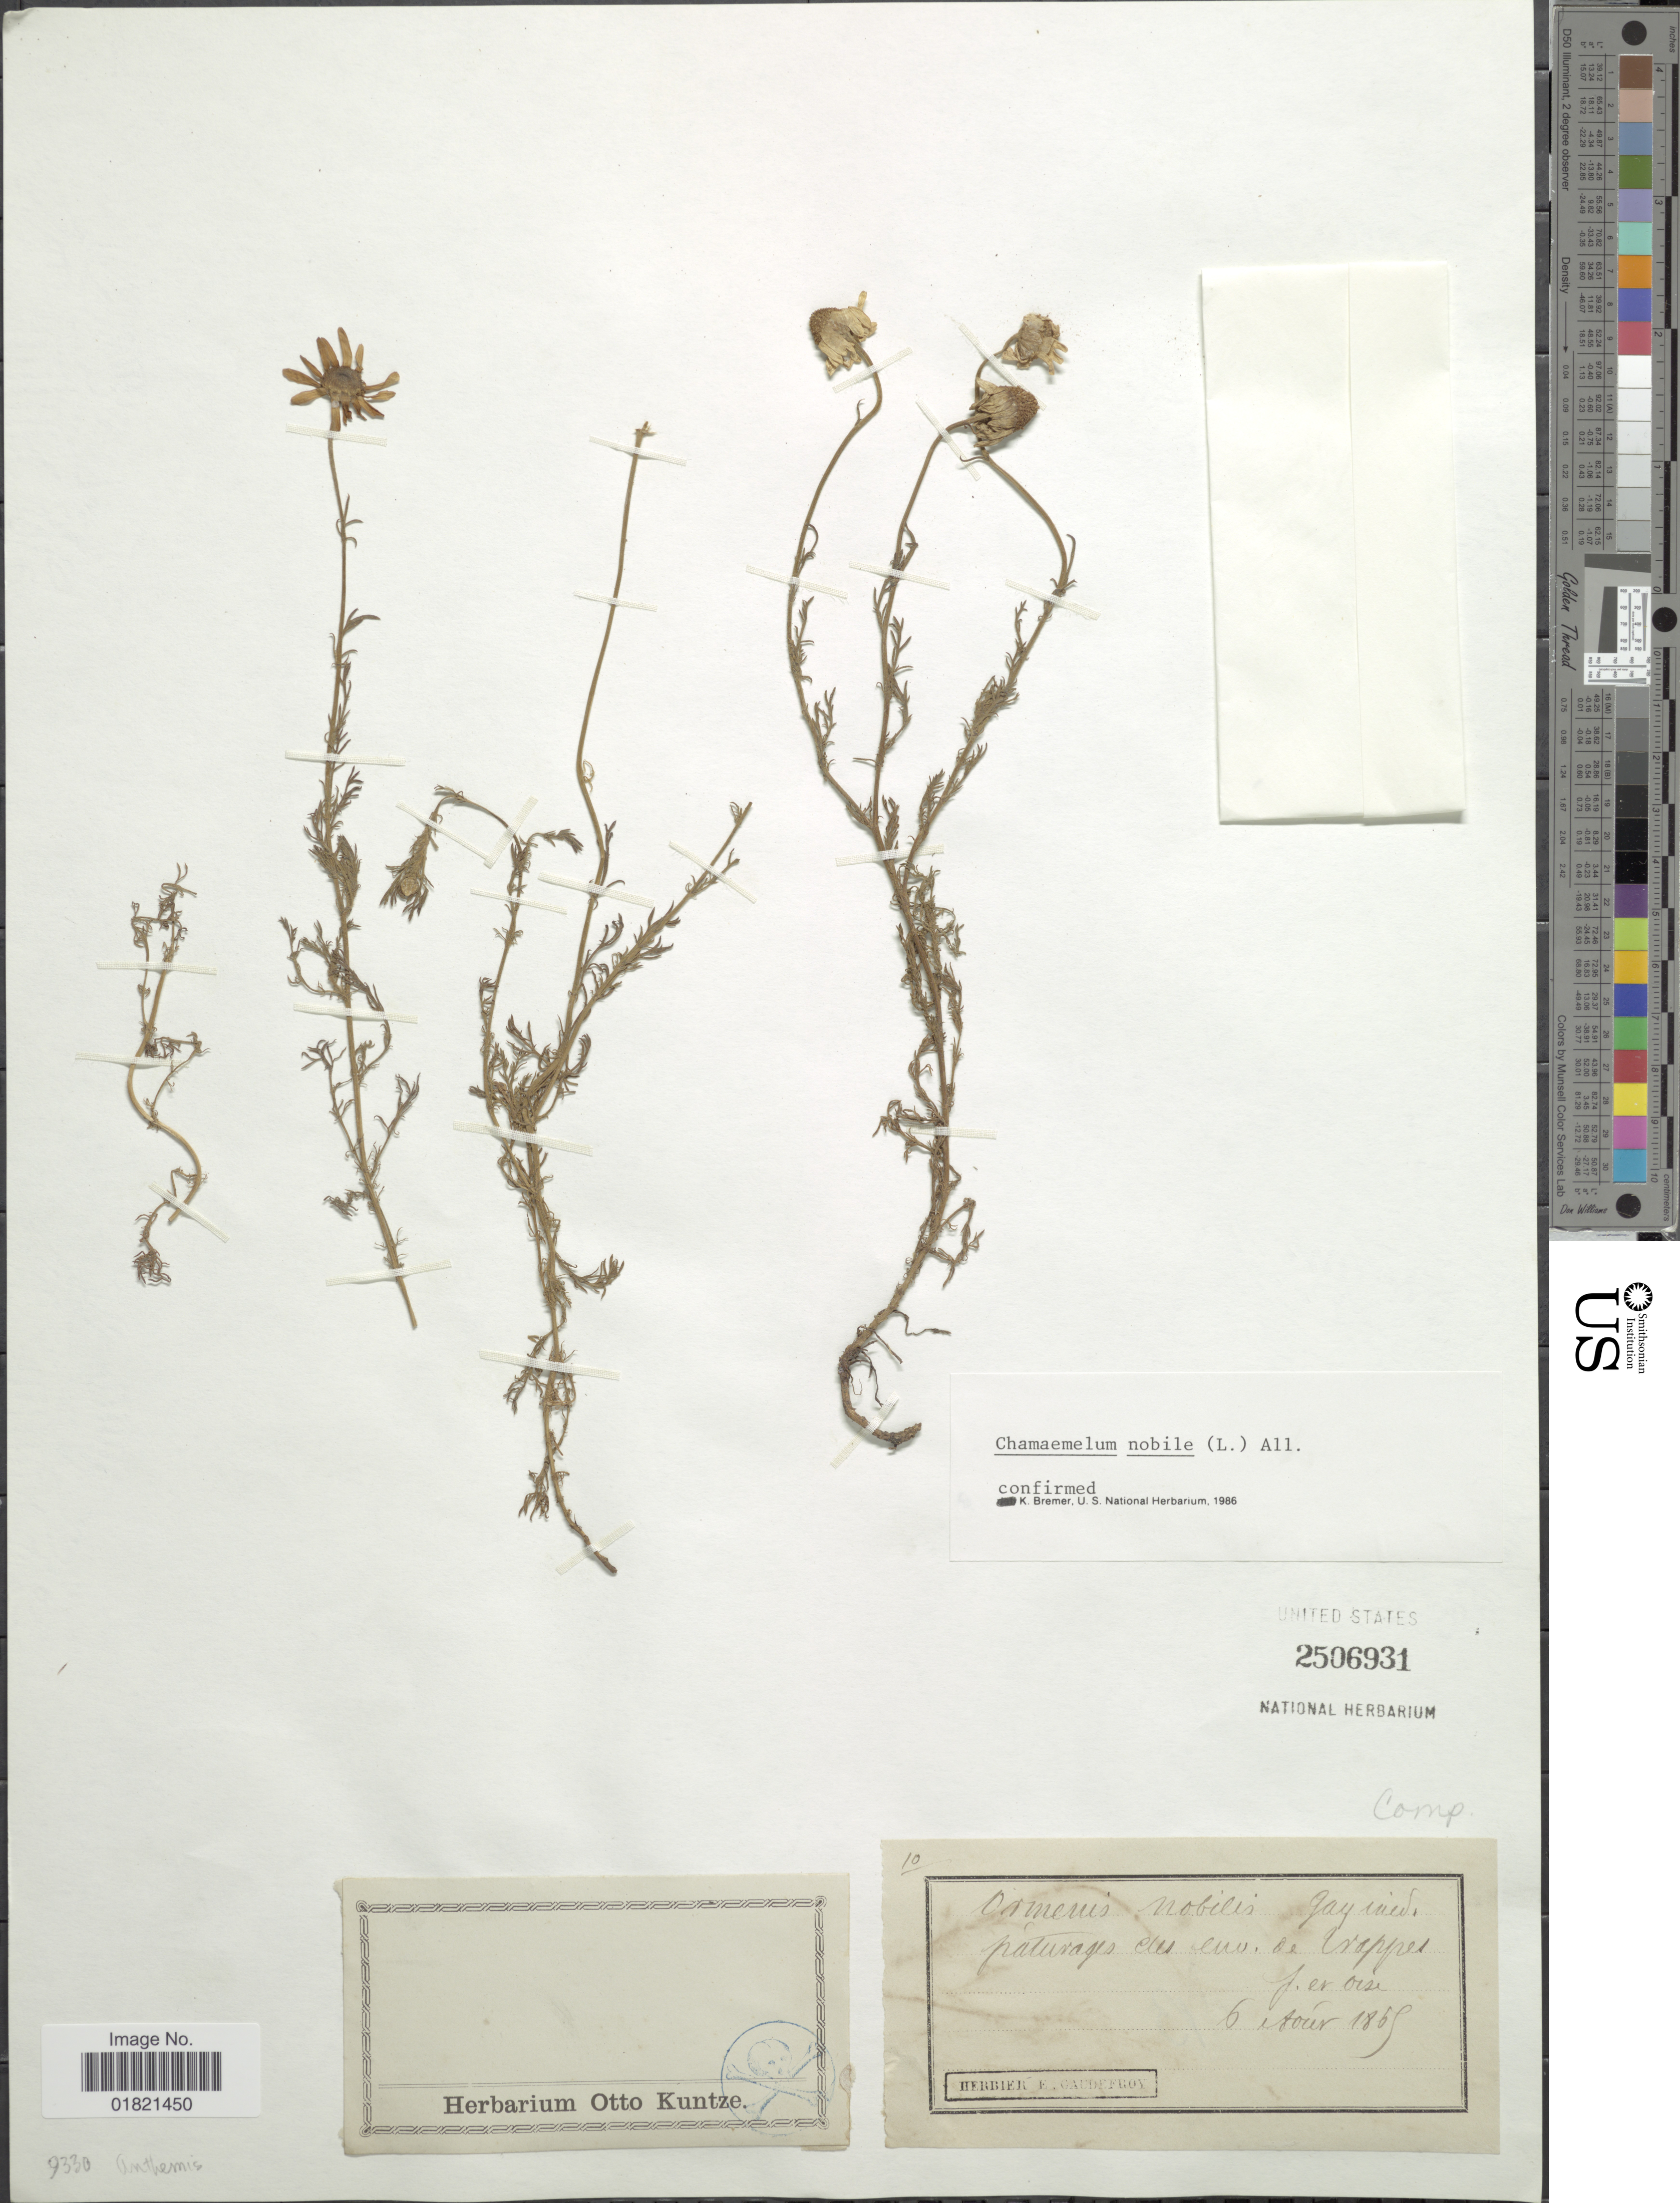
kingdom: Plantae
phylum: Tracheophyta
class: Magnoliopsida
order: Asterales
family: Asteraceae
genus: Chamaemelum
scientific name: Chamaemelum nobile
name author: (L.) All.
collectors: ex herb. E. Caudefroy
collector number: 10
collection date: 1869-08-06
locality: Paturages des env. de Crappes f er oise [interpreted] [unsure placement]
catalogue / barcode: US 2506931